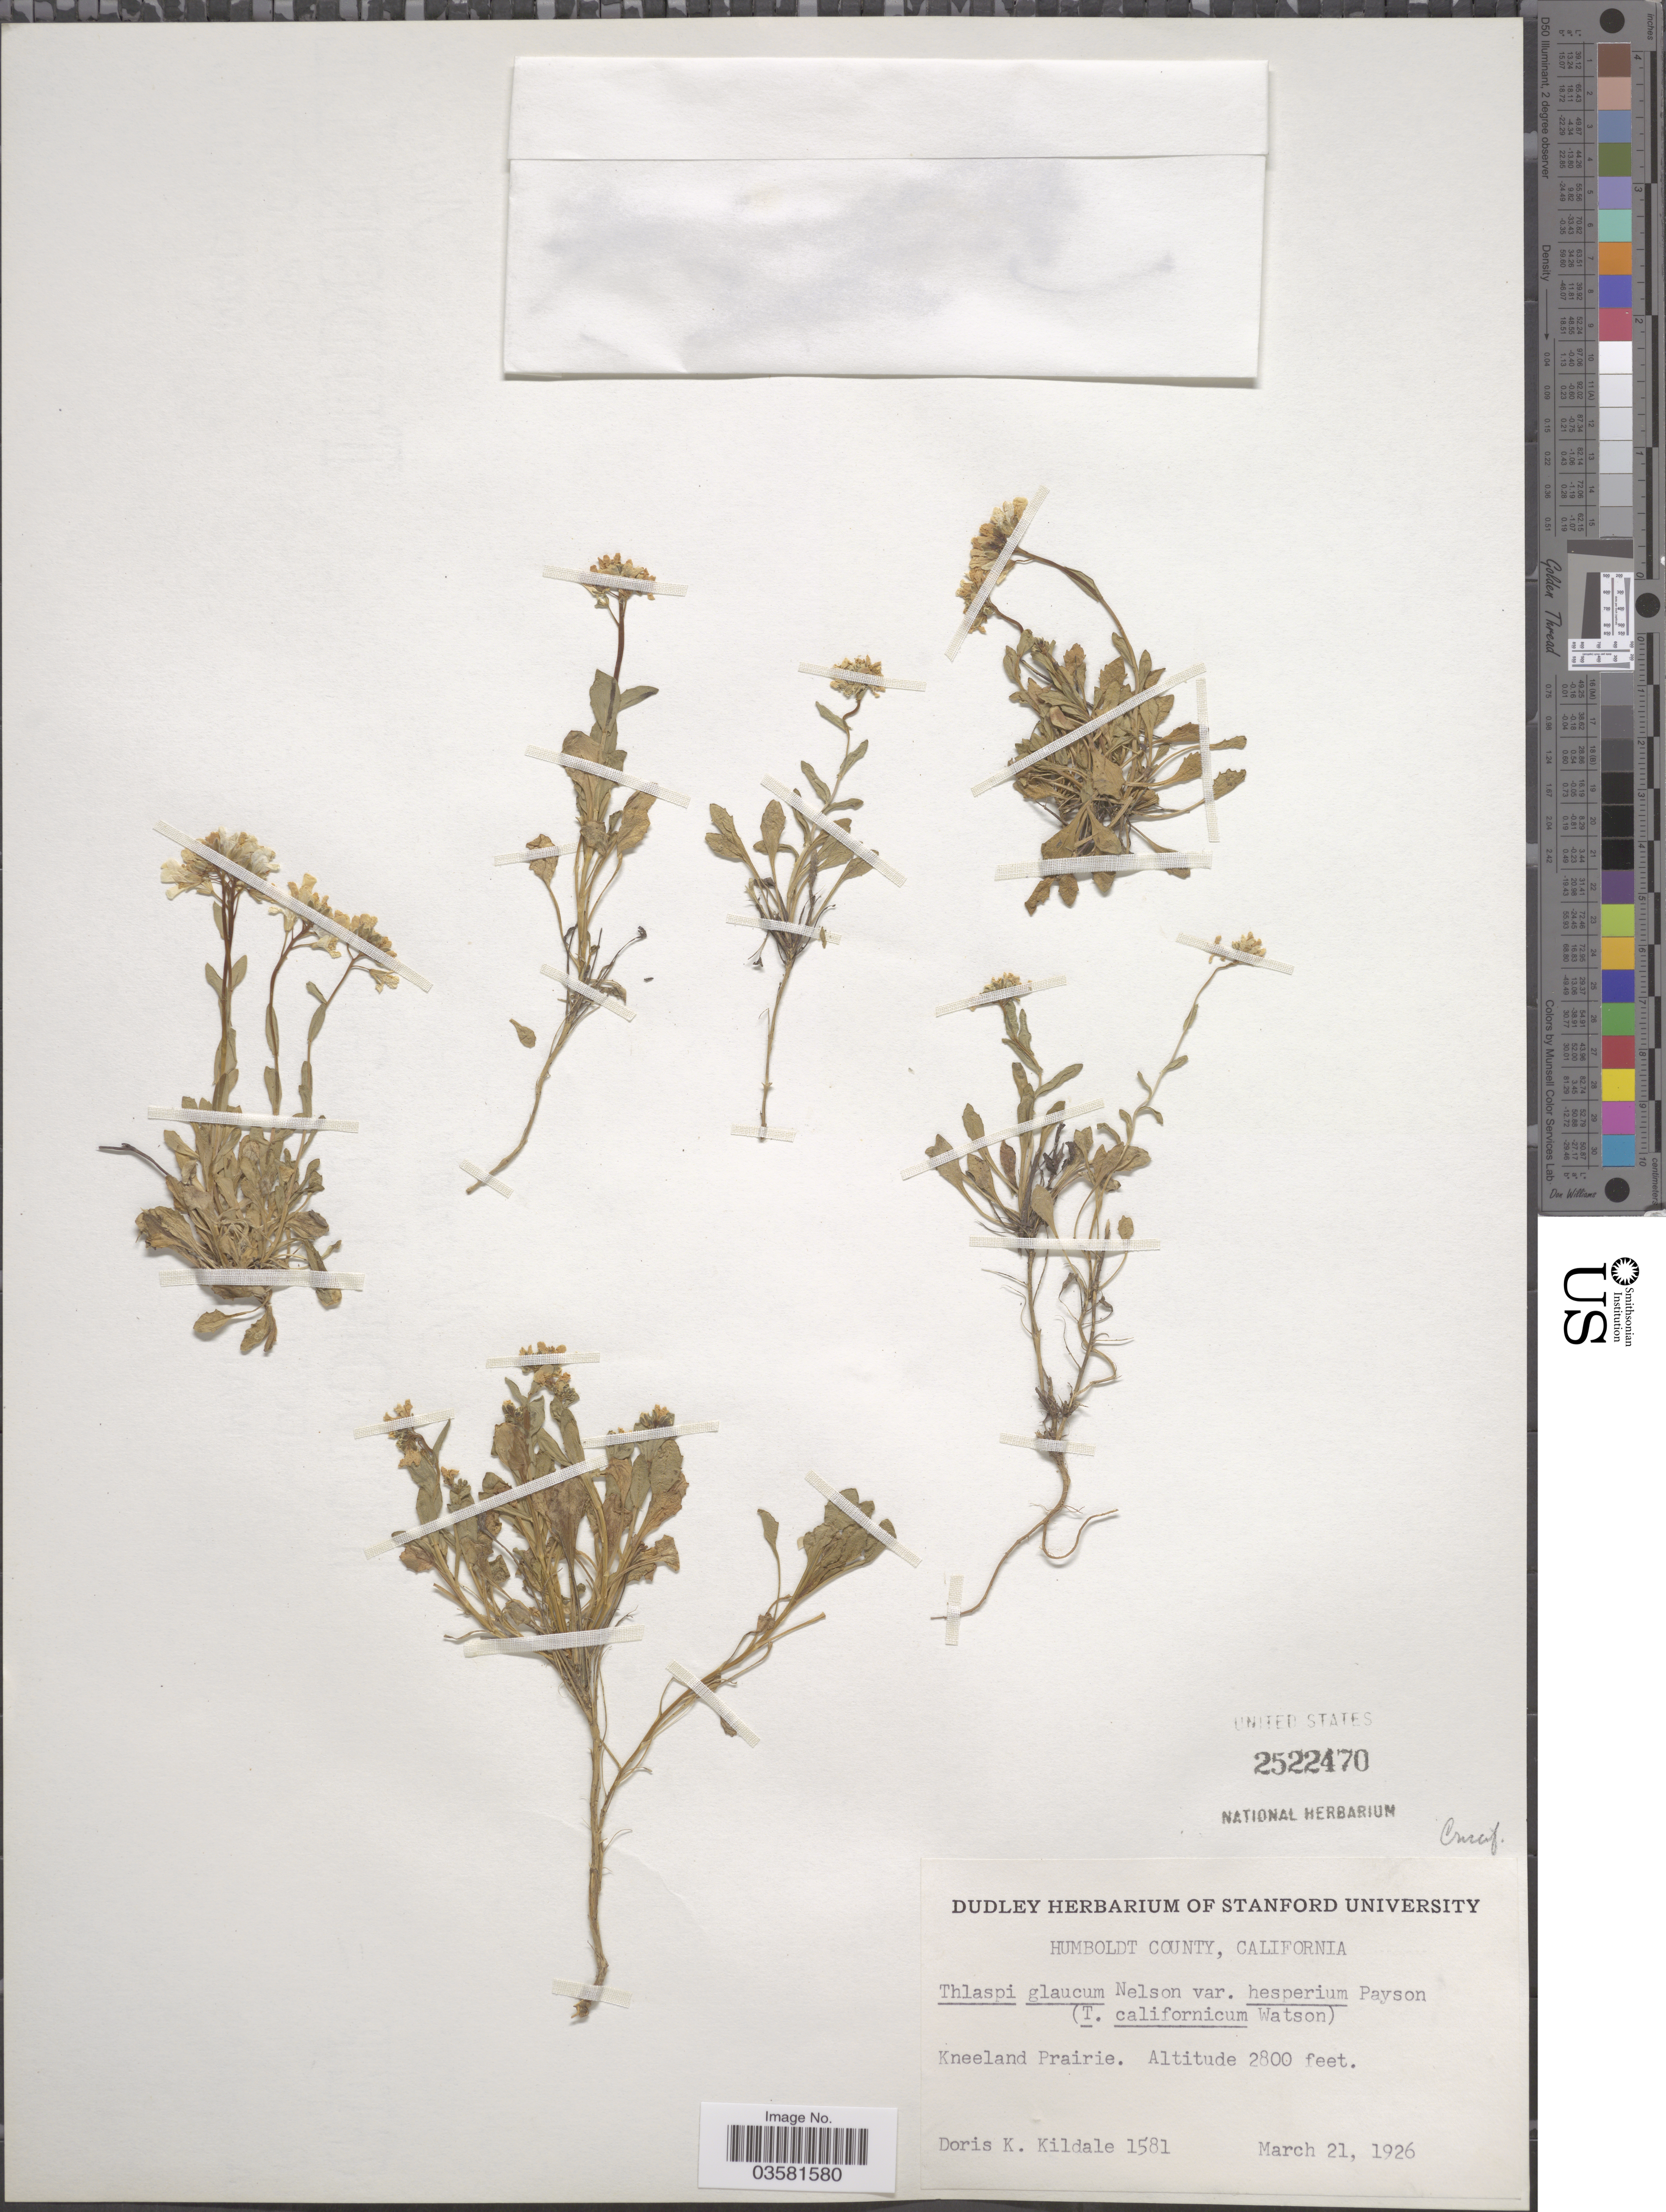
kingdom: Plantae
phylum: Tracheophyta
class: Magnoliopsida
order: Brassicales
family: Brassicaceae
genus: Thlaspi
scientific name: Thlaspi fendleri var. glaucum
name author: (A. Nelson) C.L. Hitchc.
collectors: D. Kildale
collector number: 1581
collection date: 1926-03-21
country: United States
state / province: California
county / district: Humboldt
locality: Humboldt County. Kneeland Prairie.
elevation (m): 853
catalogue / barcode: US 2522470